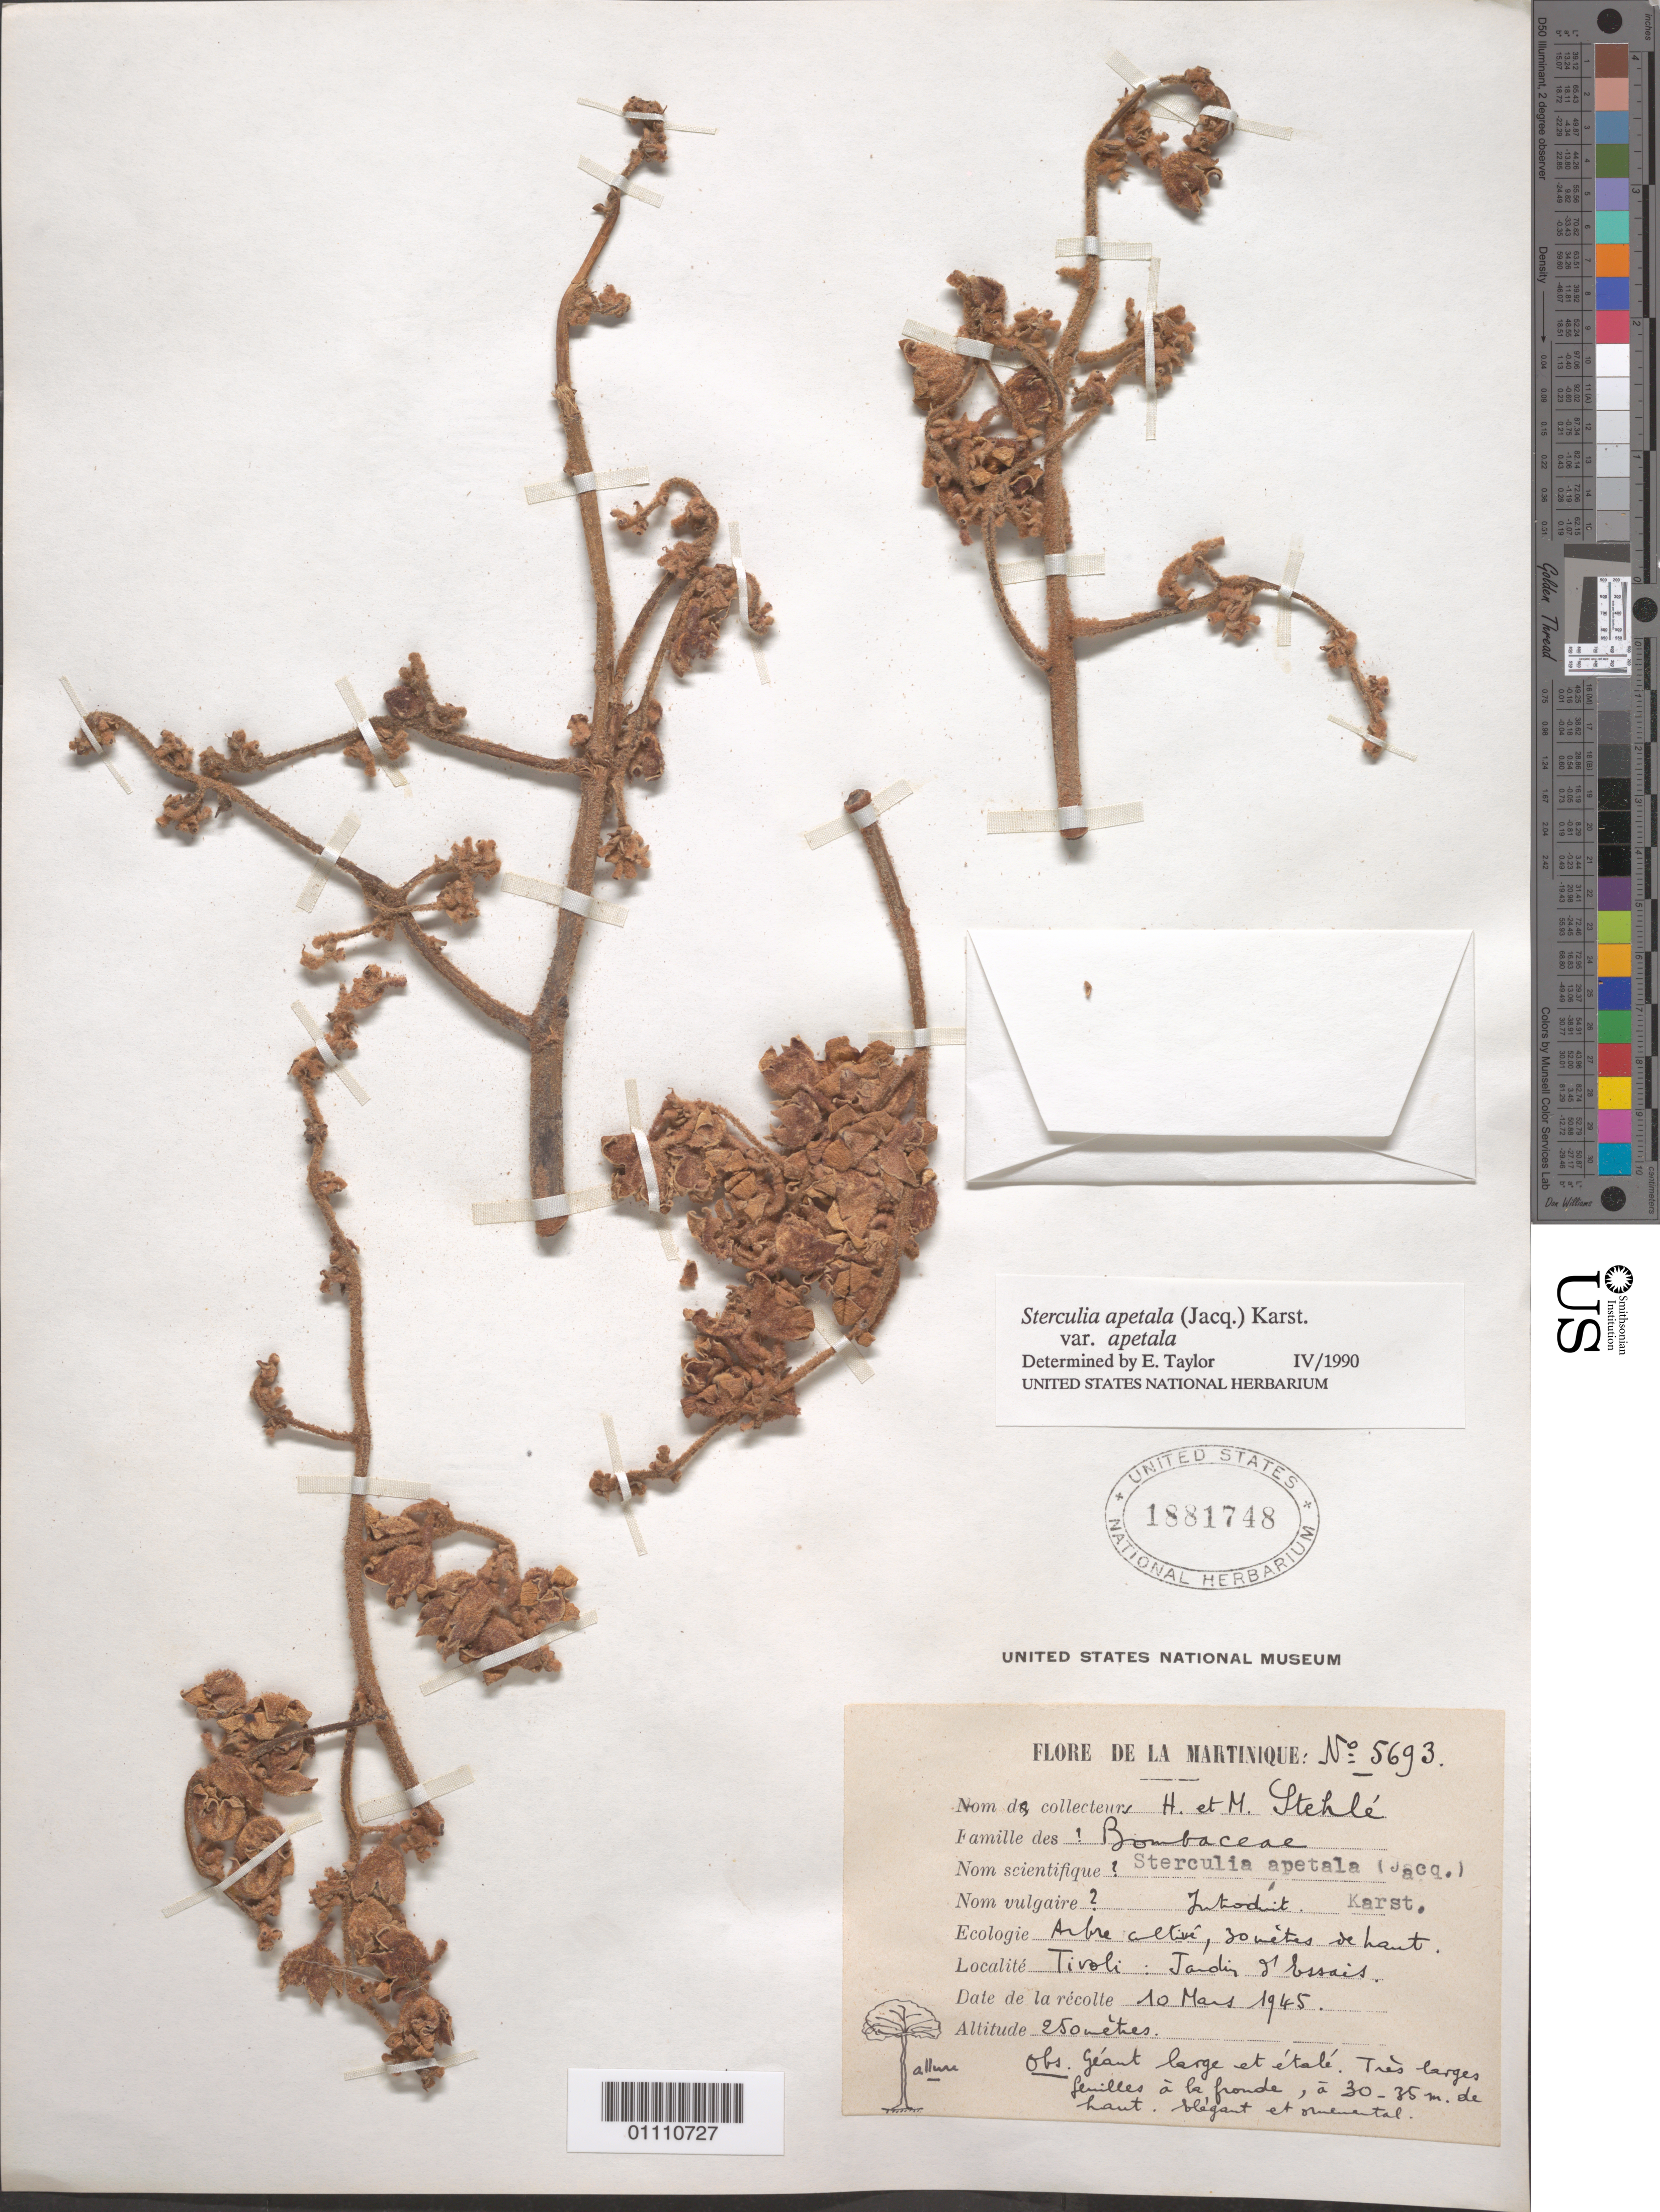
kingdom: Plantae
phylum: Tracheophyta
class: Magnoliopsida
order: Malvales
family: Malvaceae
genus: Sterculia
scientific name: Sterculia apetala var. apetala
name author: (Jacq.) H. Karst.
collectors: H. Stehlé & M. Stehlé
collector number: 5693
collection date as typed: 10 Mar 1945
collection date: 1945-03-10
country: Martinique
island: Martinique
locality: Tivoli: Jardin d'Essais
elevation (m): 250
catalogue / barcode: US 1881748